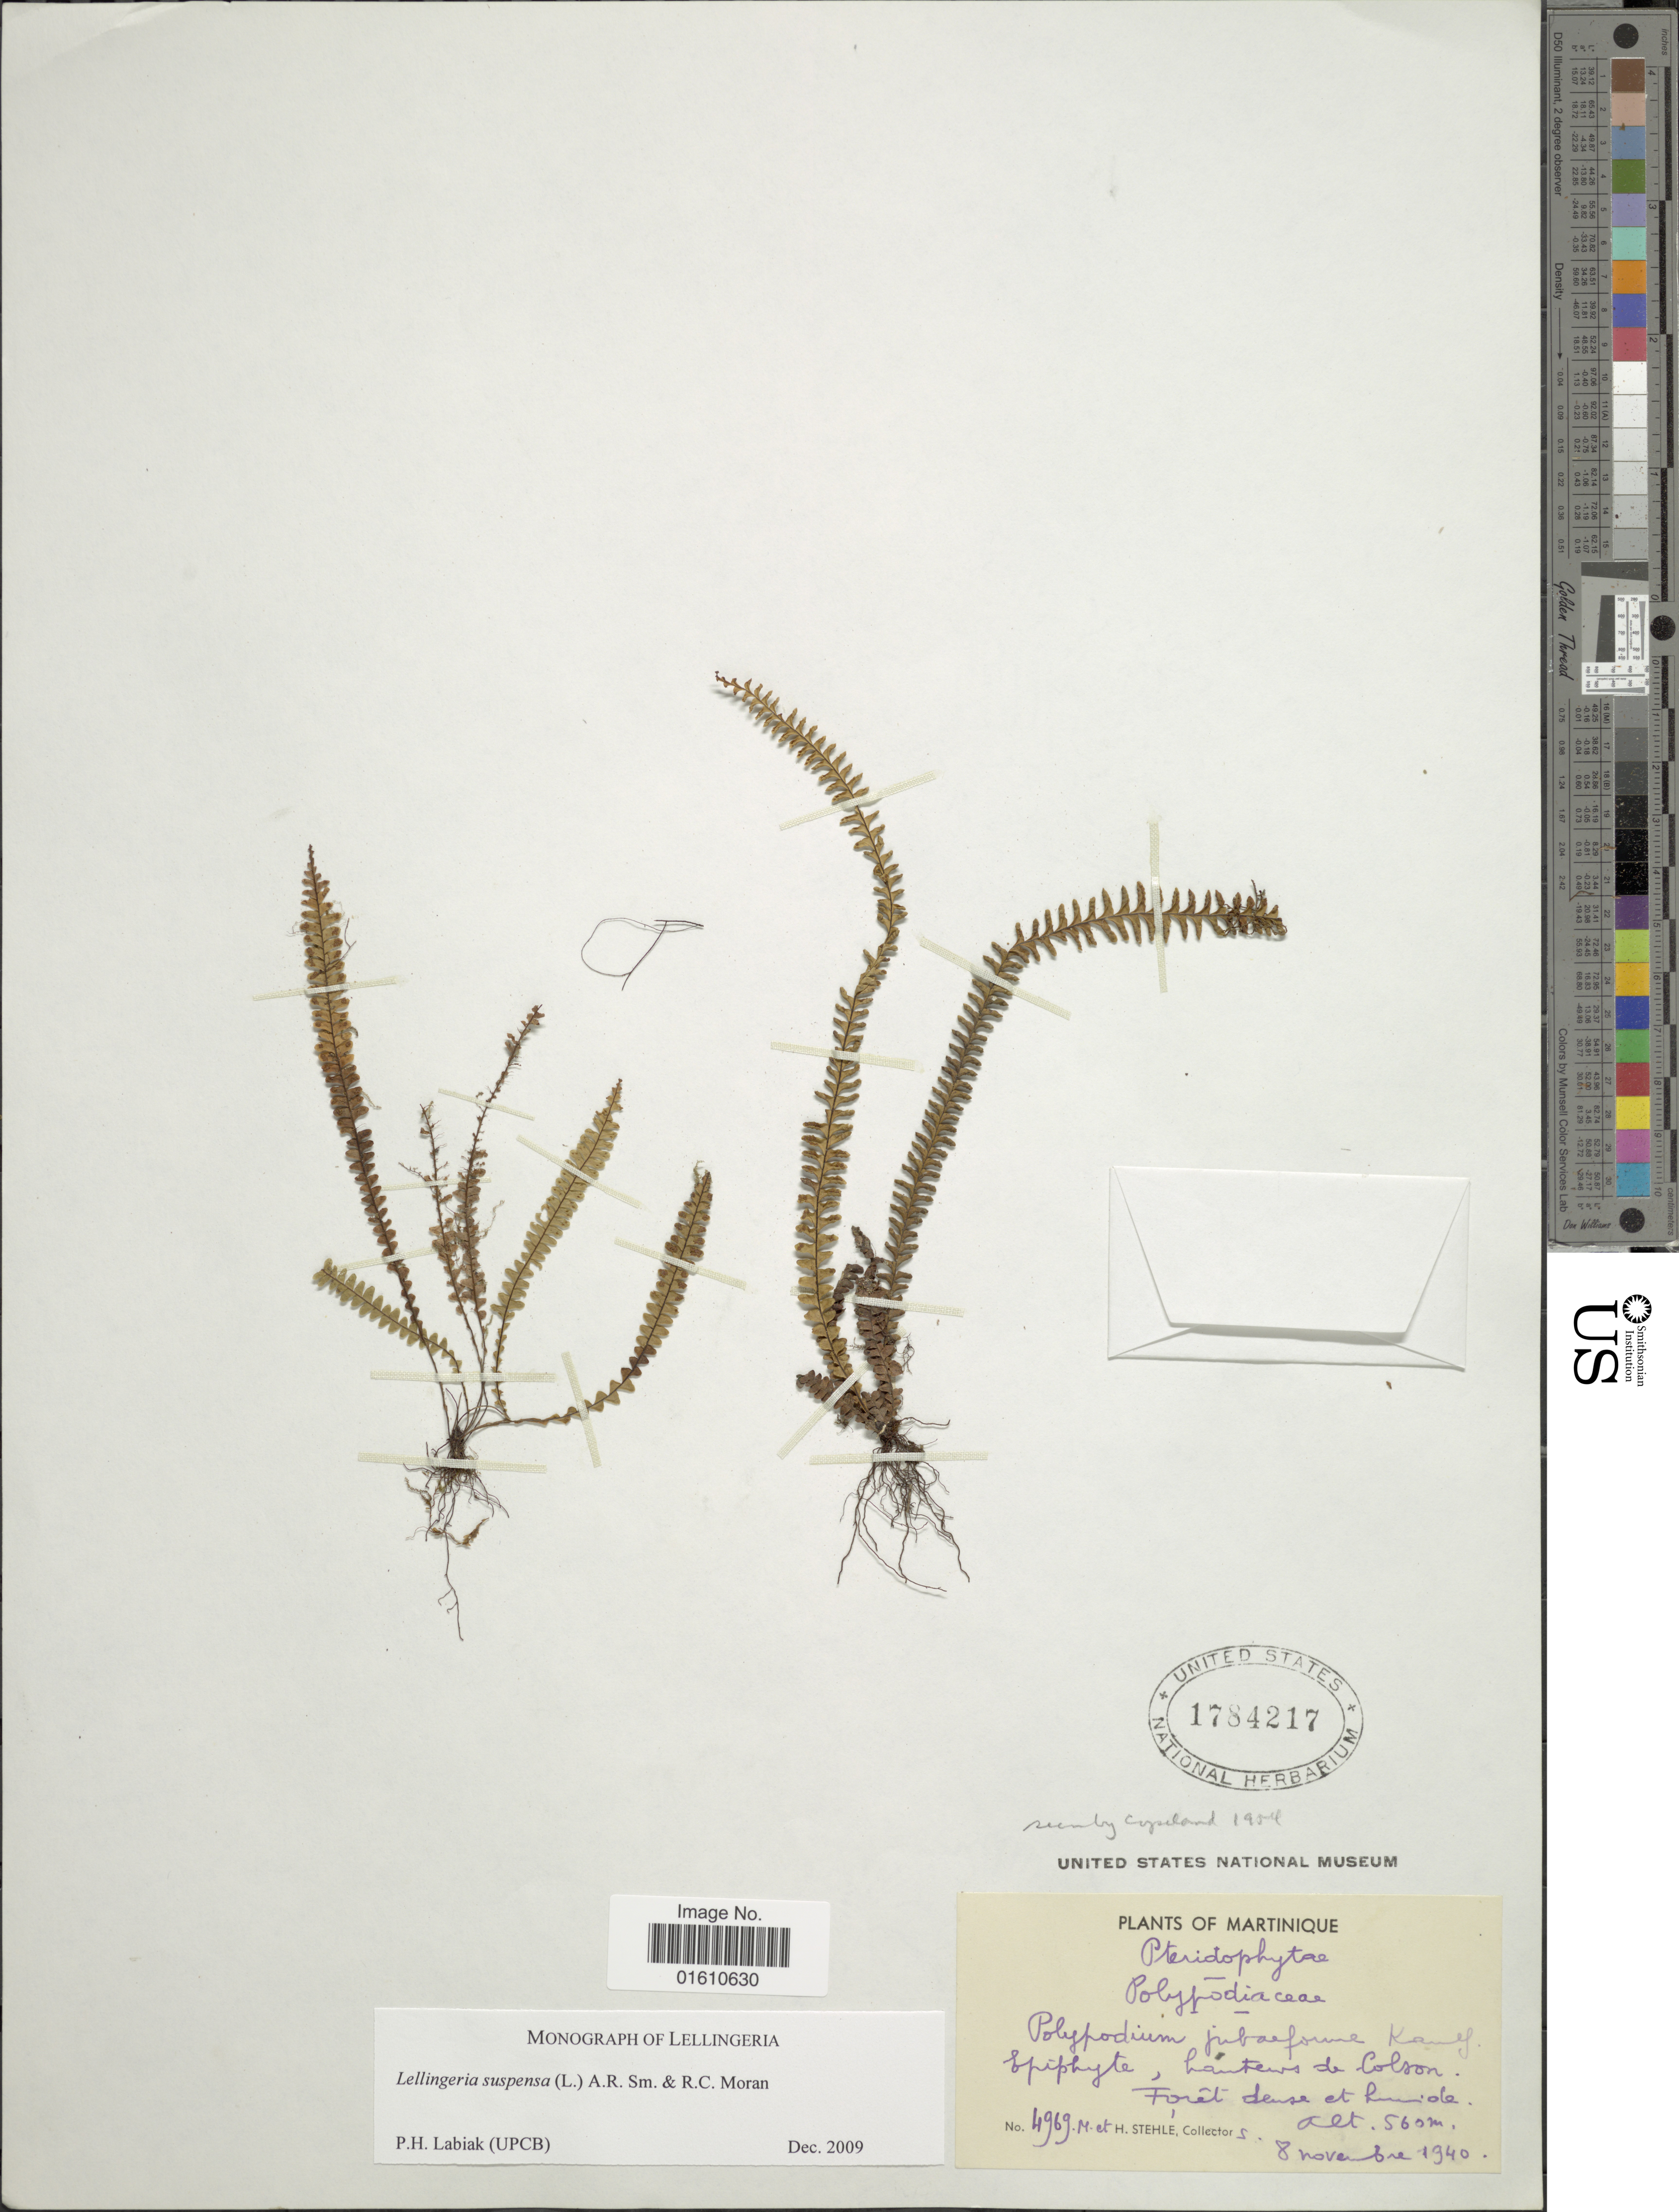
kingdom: Plantae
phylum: Tracheophyta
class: Polypodiopsida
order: Polypodiales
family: Polypodiaceae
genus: Lellingeria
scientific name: Lellingeria suspensa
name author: (L.) A.R. Sm. & R.C. Moran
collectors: H. Stehlé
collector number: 4969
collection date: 1940-11-08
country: Martinique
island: Martinique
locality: Hauteurs de Colson, Forêt dense et humide.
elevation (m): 560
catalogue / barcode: US 1784217